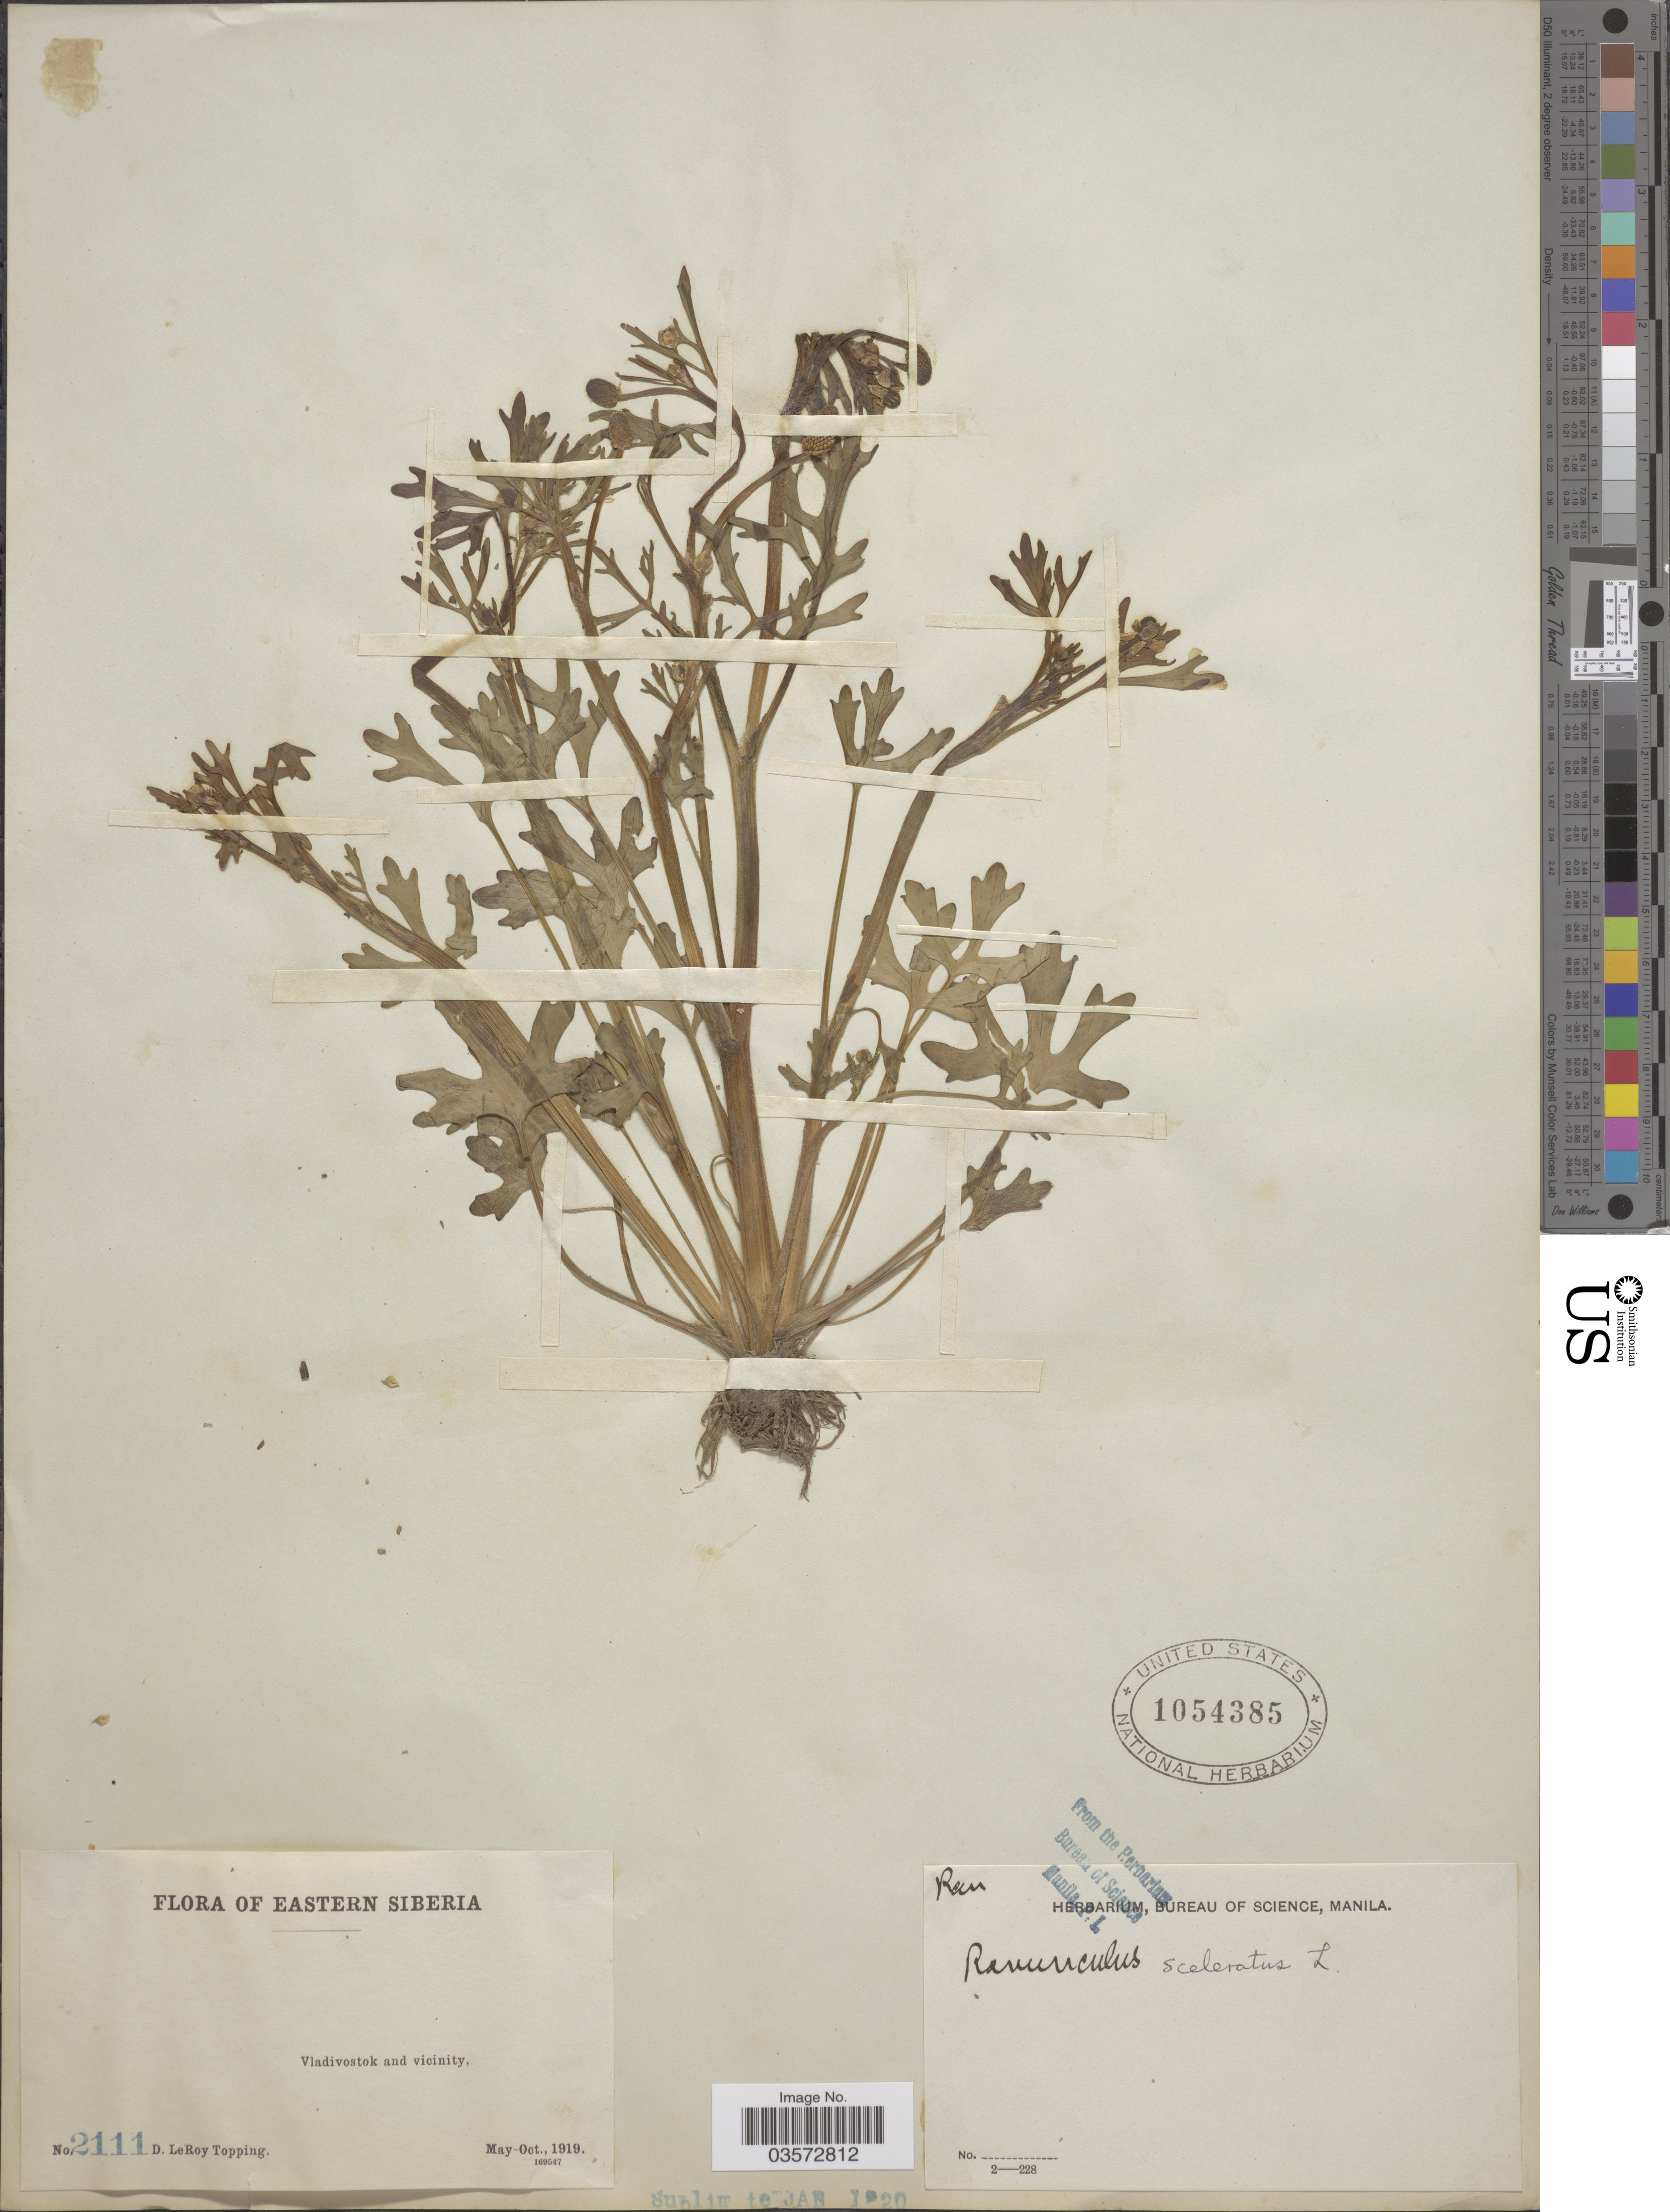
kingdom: Plantae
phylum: Tracheophyta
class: Magnoliopsida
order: Ranunculales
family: Ranunculaceae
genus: Ranunculus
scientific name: Ranunculus sceleratus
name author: L.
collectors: D. L. Topping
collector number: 2111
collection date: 1919-05/1919-10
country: Russian Federation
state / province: Primorsky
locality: Eastern Siberia. Vladivostok and vicinity.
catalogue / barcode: US 1054385